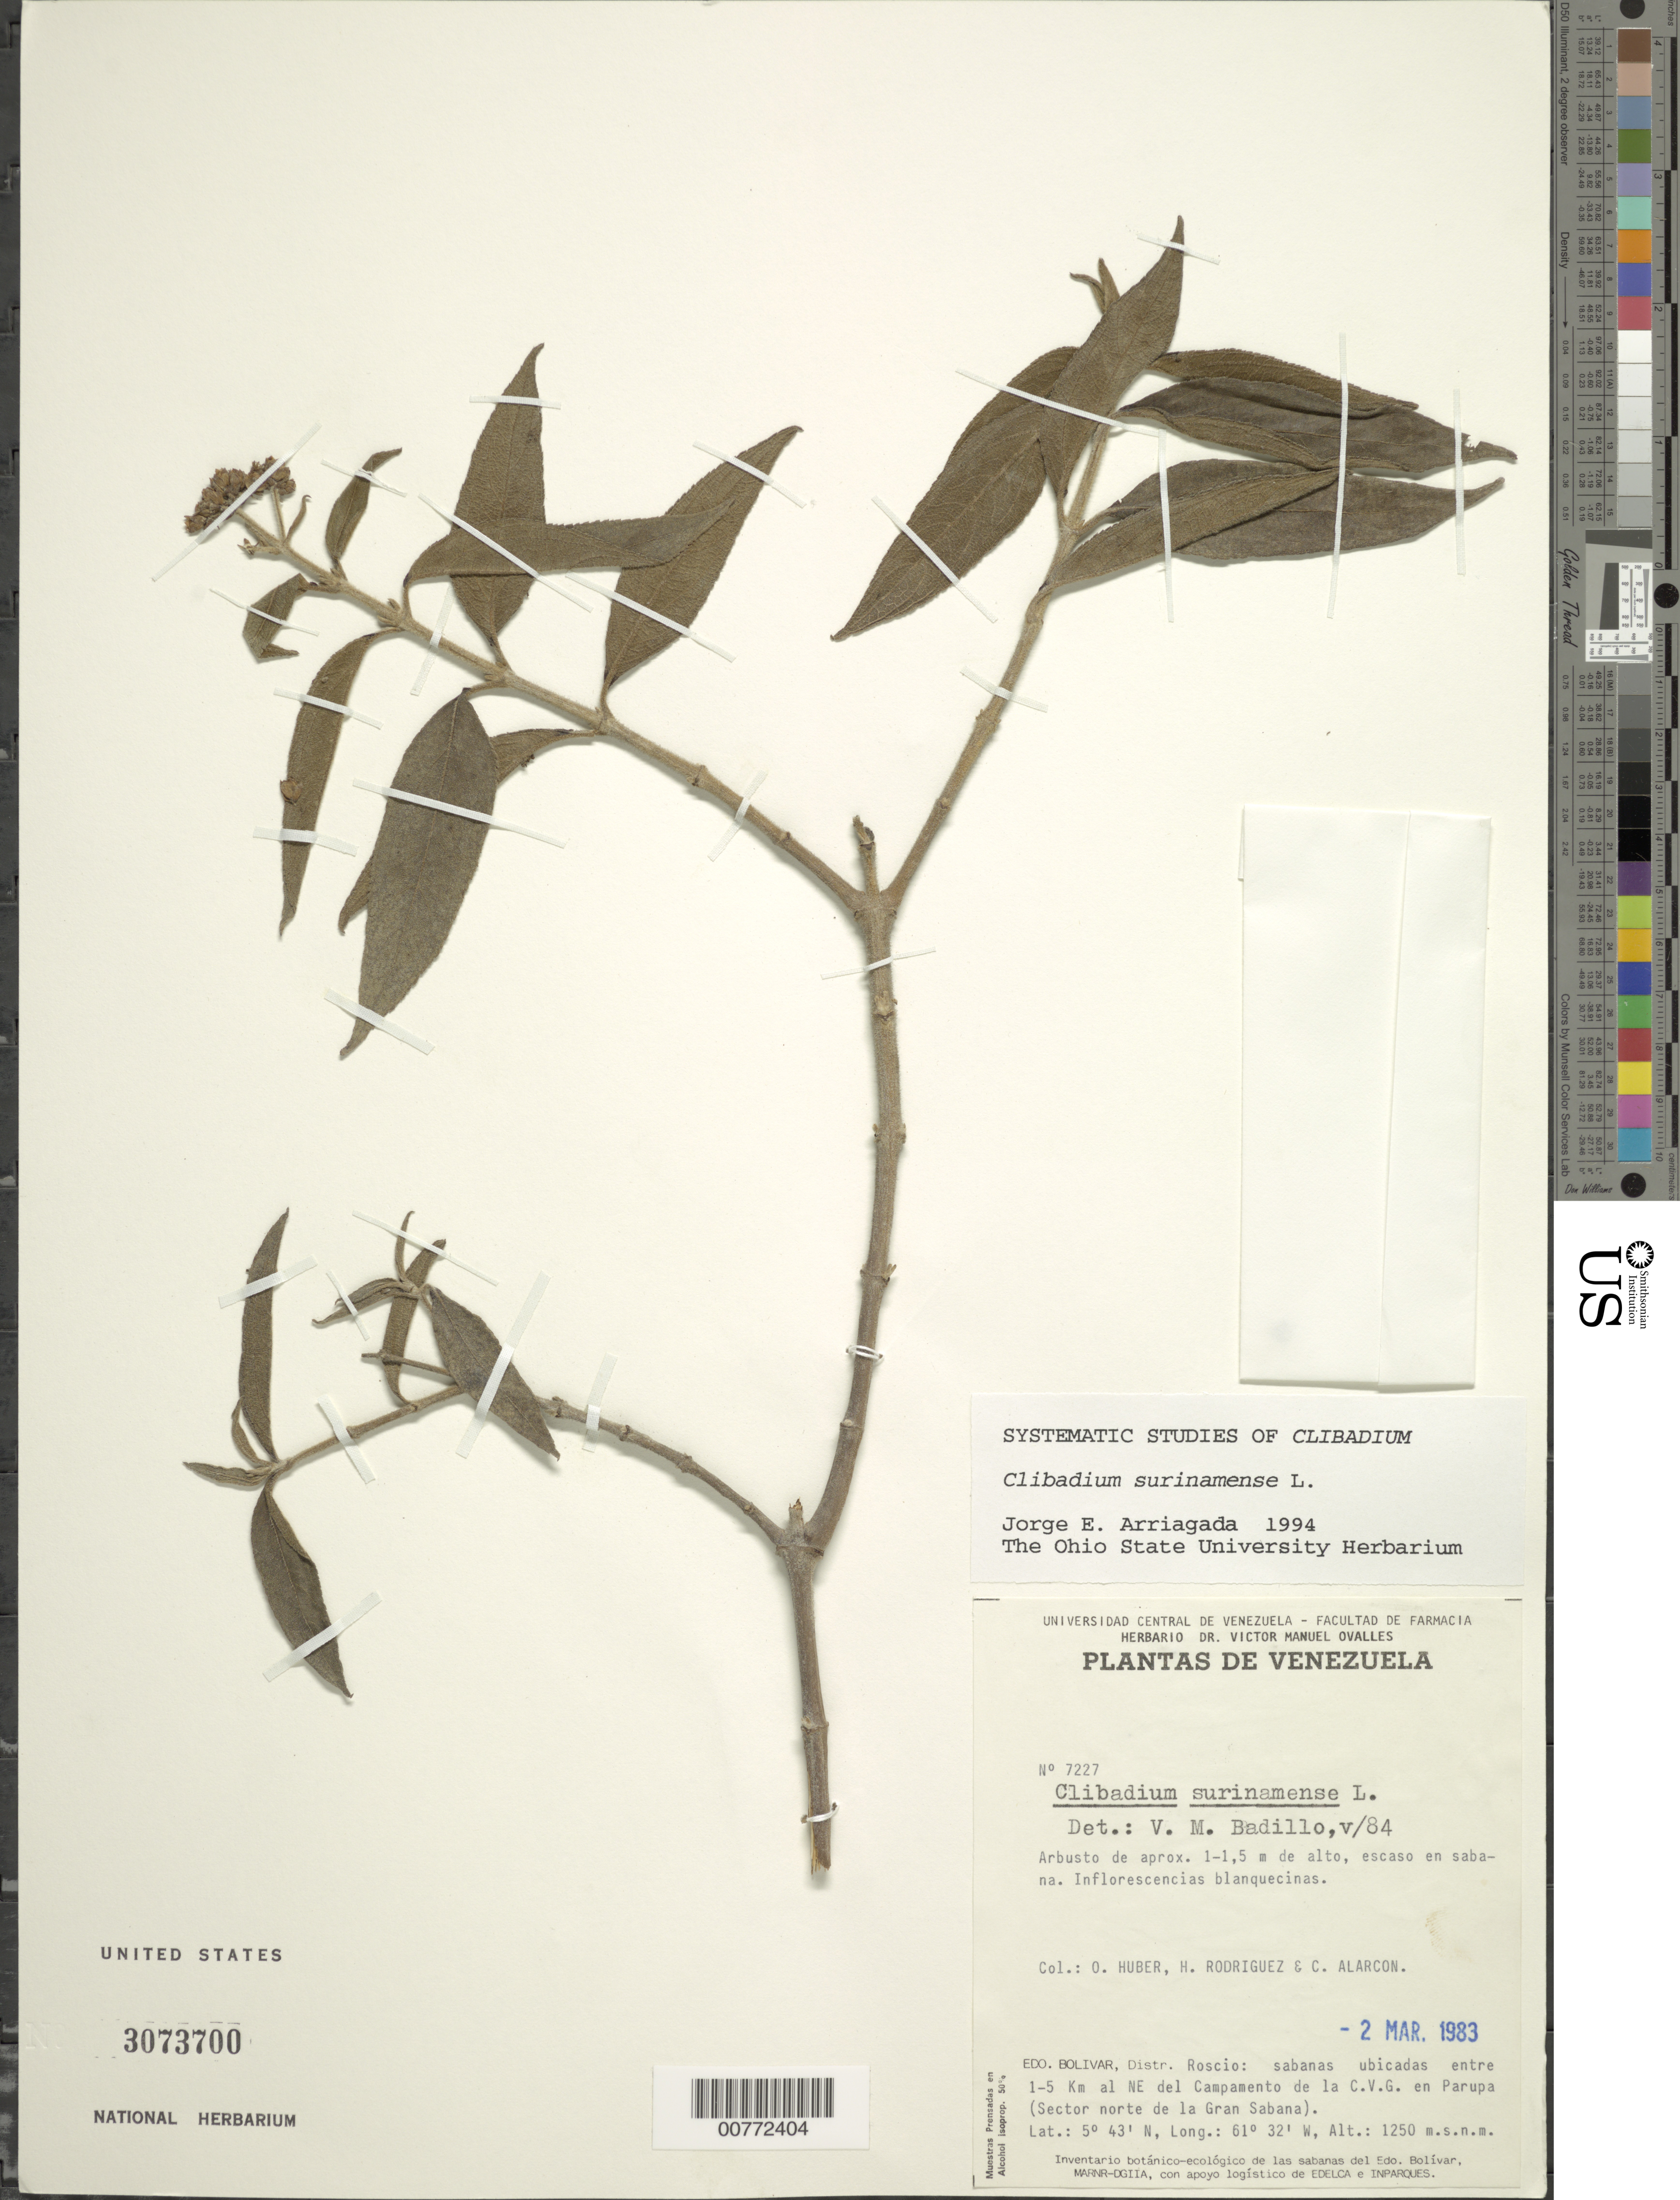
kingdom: Plantae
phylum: Tracheophyta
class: Magnoliopsida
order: Asterales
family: Asteraceae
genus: Clibadium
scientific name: Clibadium surinamense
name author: L.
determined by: Badillo, V. M.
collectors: O. Huber, H. Rodriguez & C. Alarcon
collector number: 7227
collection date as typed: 2-Mar-83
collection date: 1983-03-02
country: Venezuela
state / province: Bolívar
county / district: Roscio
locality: Campamento de la C.V.G. en Parupa, 1-5 km NE (sector norte de la Gran Sabana)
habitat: Sabana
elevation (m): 1250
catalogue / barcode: US 3073700